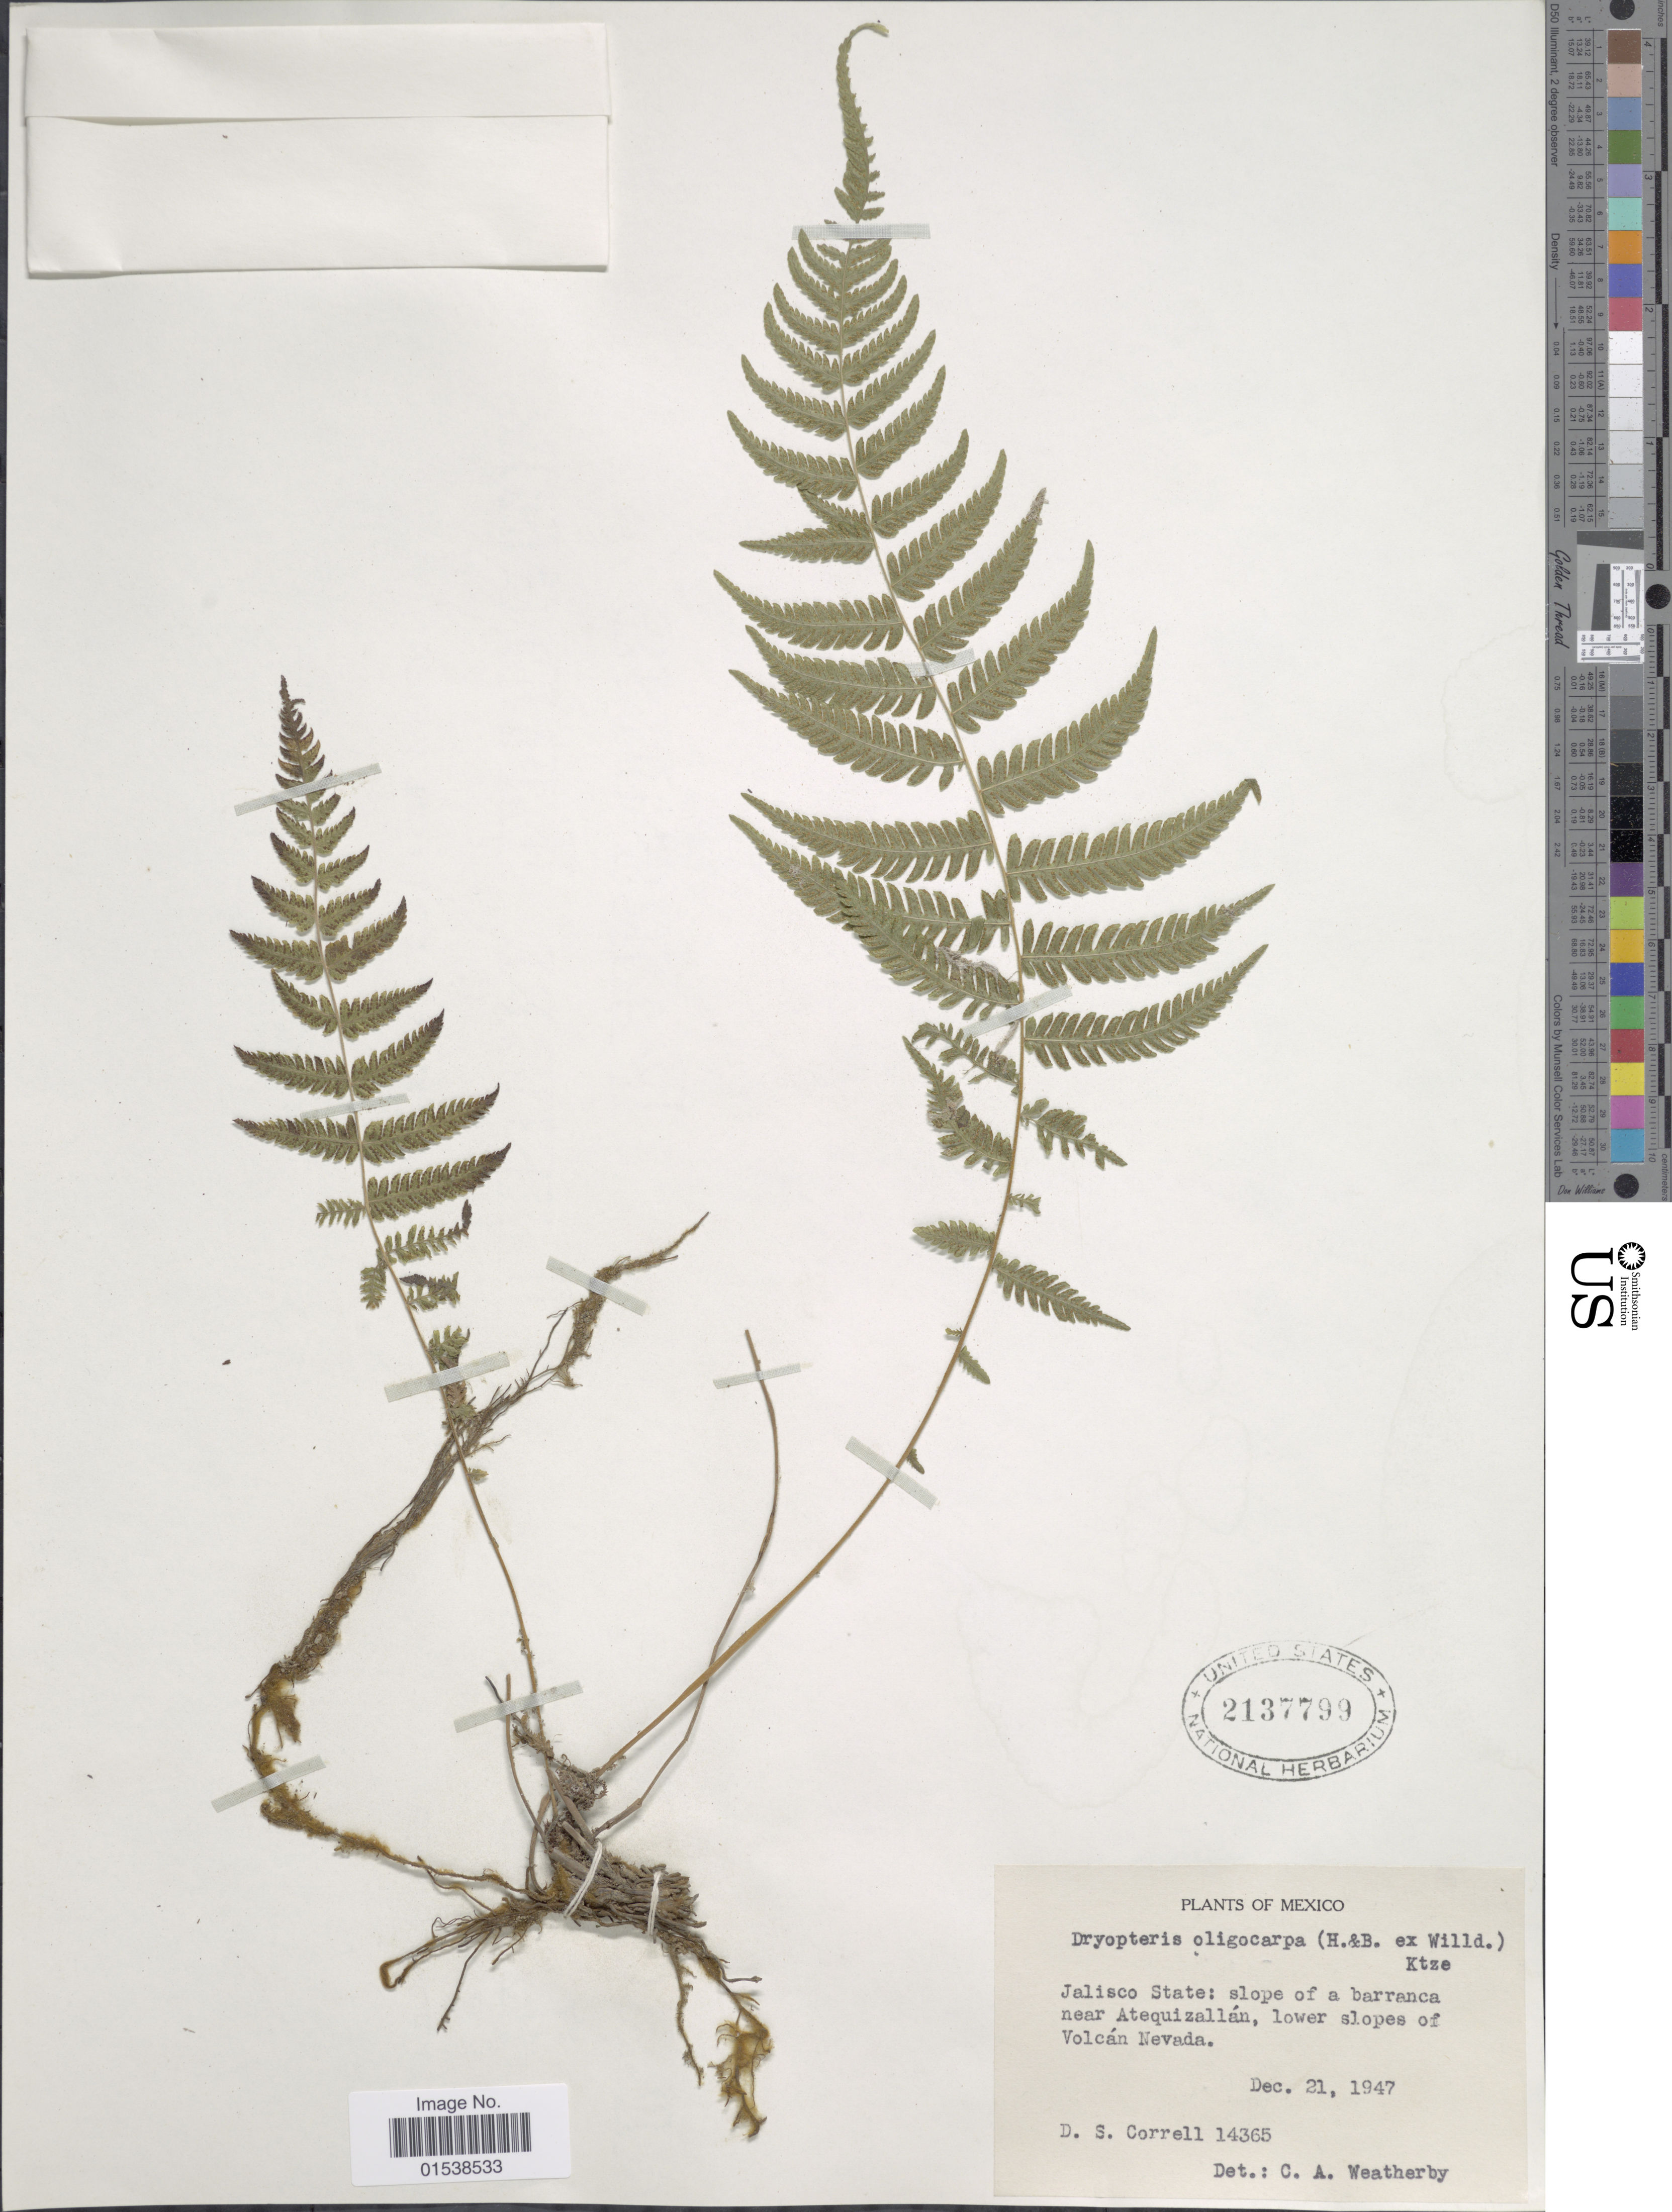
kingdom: Plantae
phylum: Tracheophyta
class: Polypodiopsida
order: Polypodiales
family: Thelypteridaceae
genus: Amauropelta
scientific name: Amauropelta oligocarpa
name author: (Humb. & Bonpl. ex Willd.) Pic. Serm.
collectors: D. S. Correll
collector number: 14365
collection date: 1947-12-21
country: Mexico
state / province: Jalisco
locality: Jalisco State: slope of a barranca near Atequizallan, lower slopes of Volcan Nevada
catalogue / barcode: US 2137799